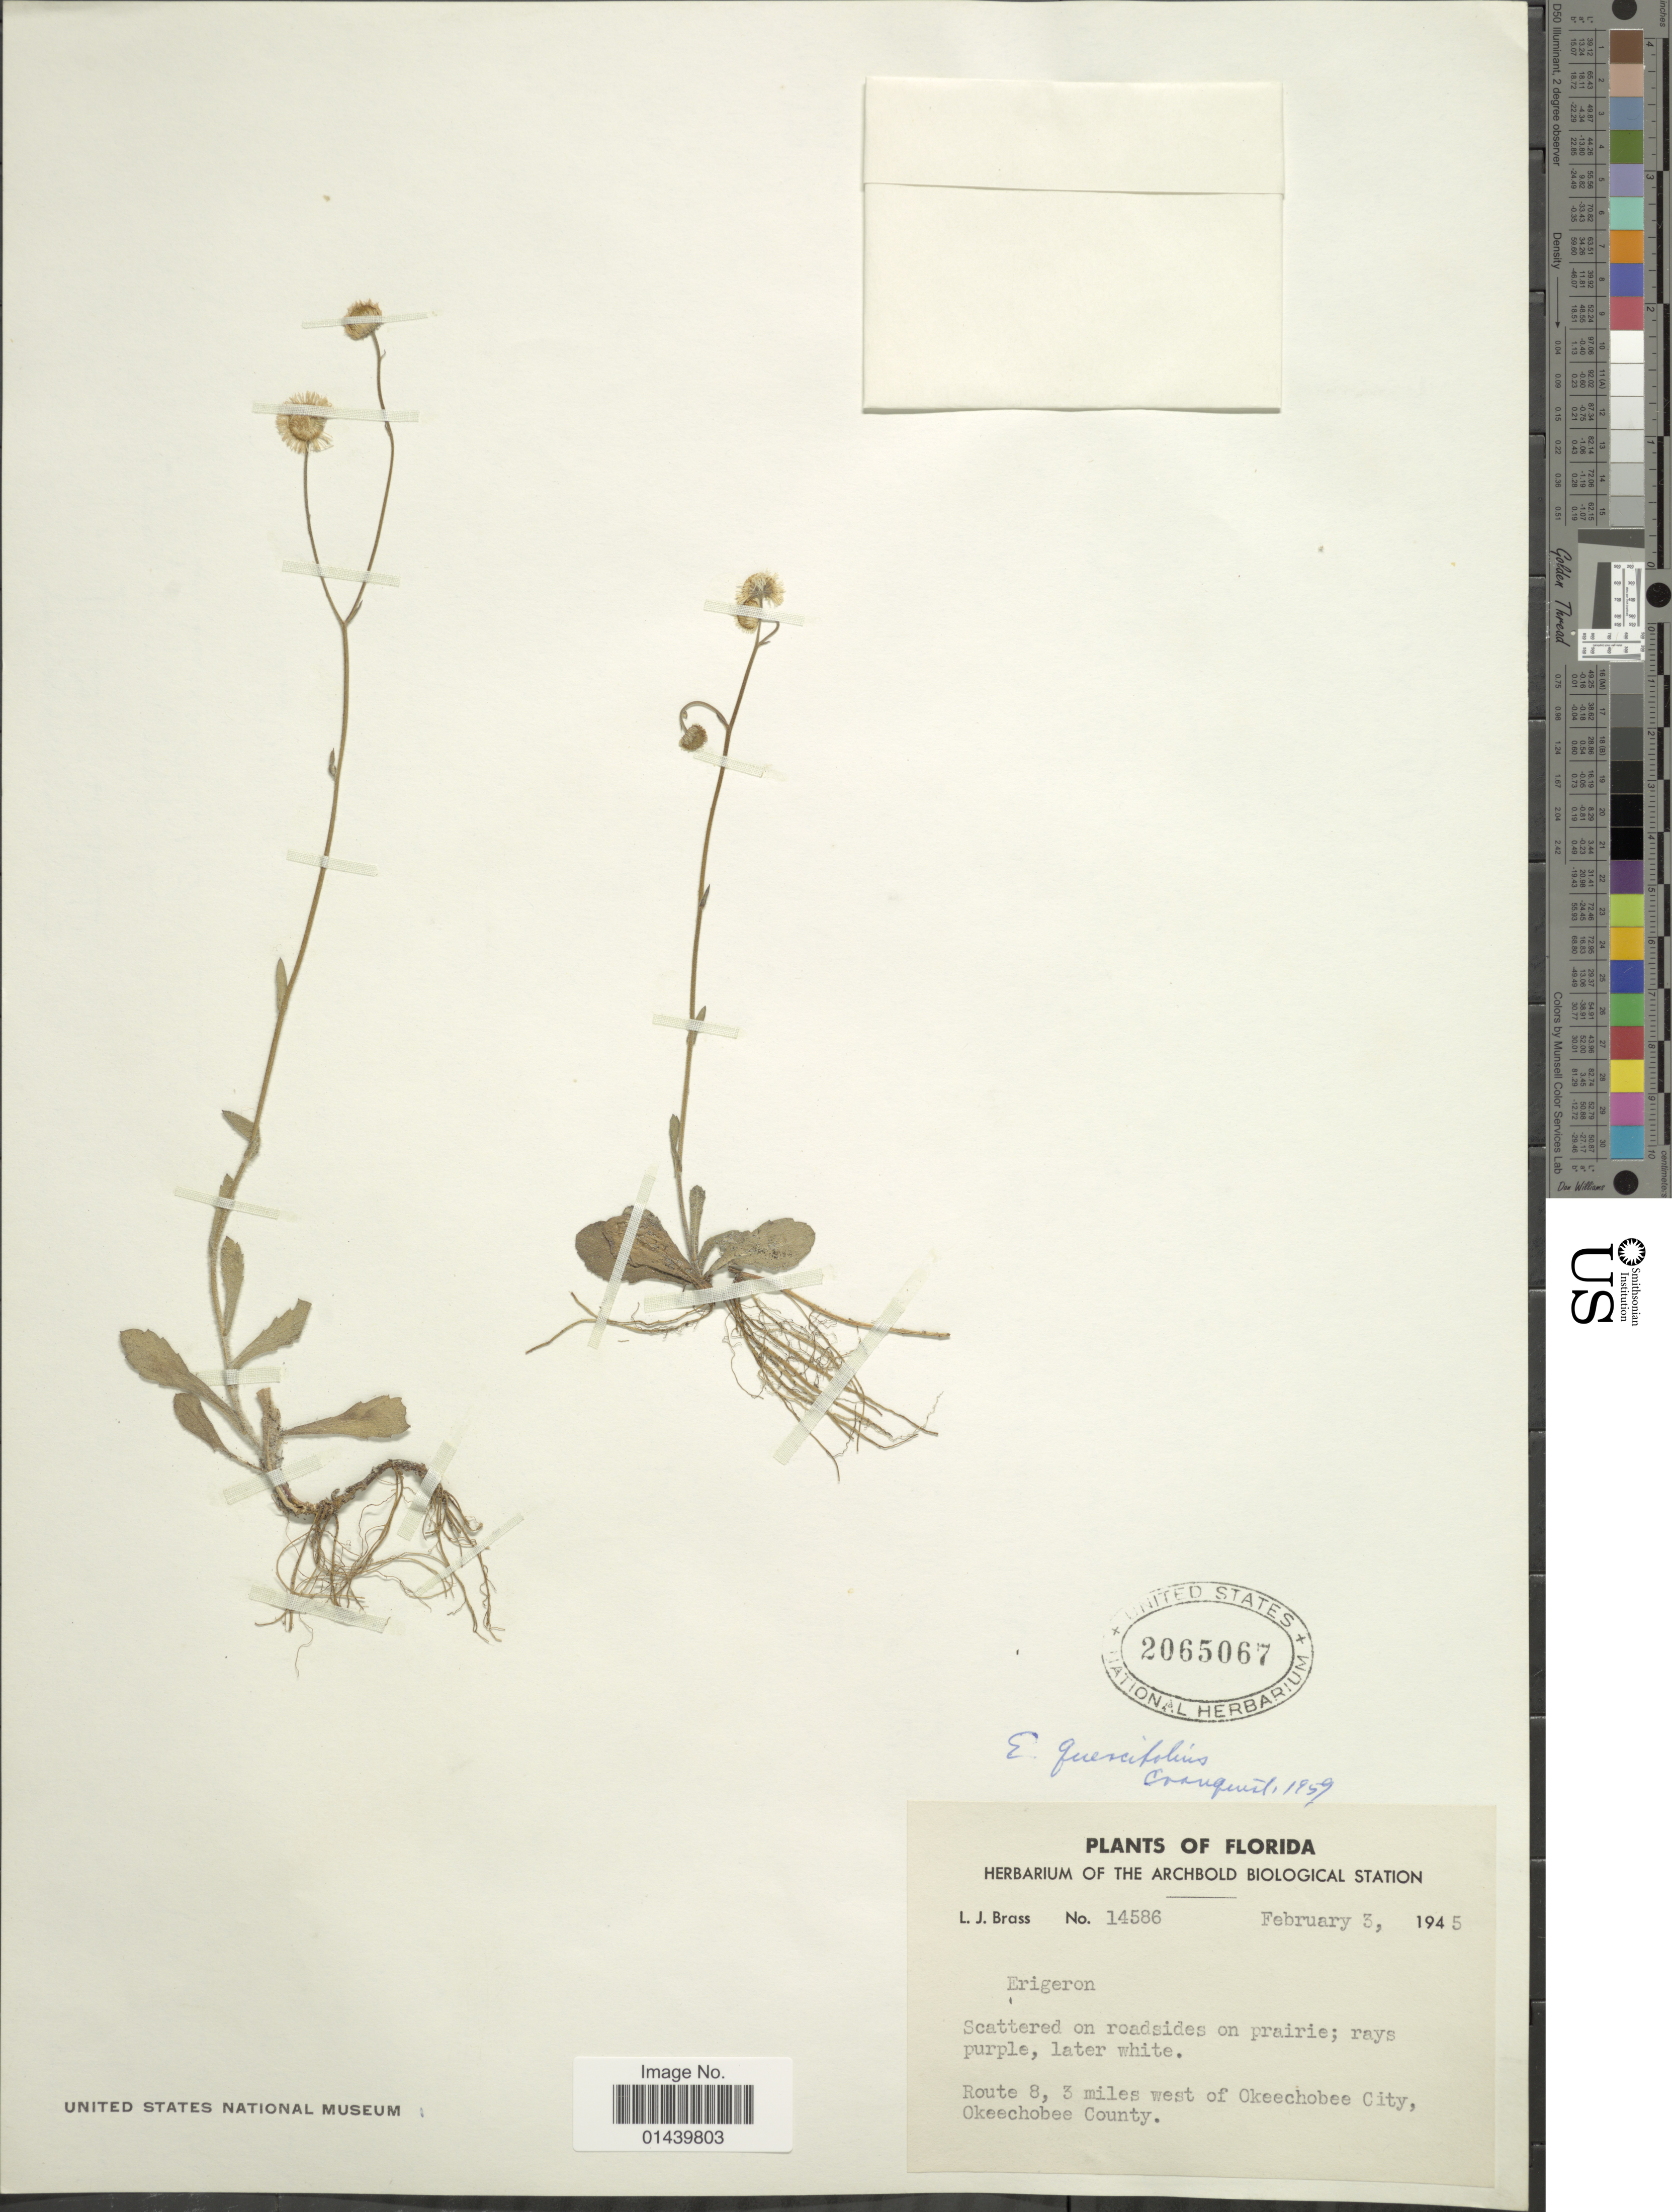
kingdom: Plantae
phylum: Tracheophyta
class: Magnoliopsida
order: Asterales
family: Asteraceae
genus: Erigeron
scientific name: Erigeron quercifolius Lam.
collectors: L. J. Brass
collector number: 14586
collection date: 1945-02-03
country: United States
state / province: Florida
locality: Route 8, 3 miles west of Okeechobee City, Okeechobee County.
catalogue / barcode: US 2065067